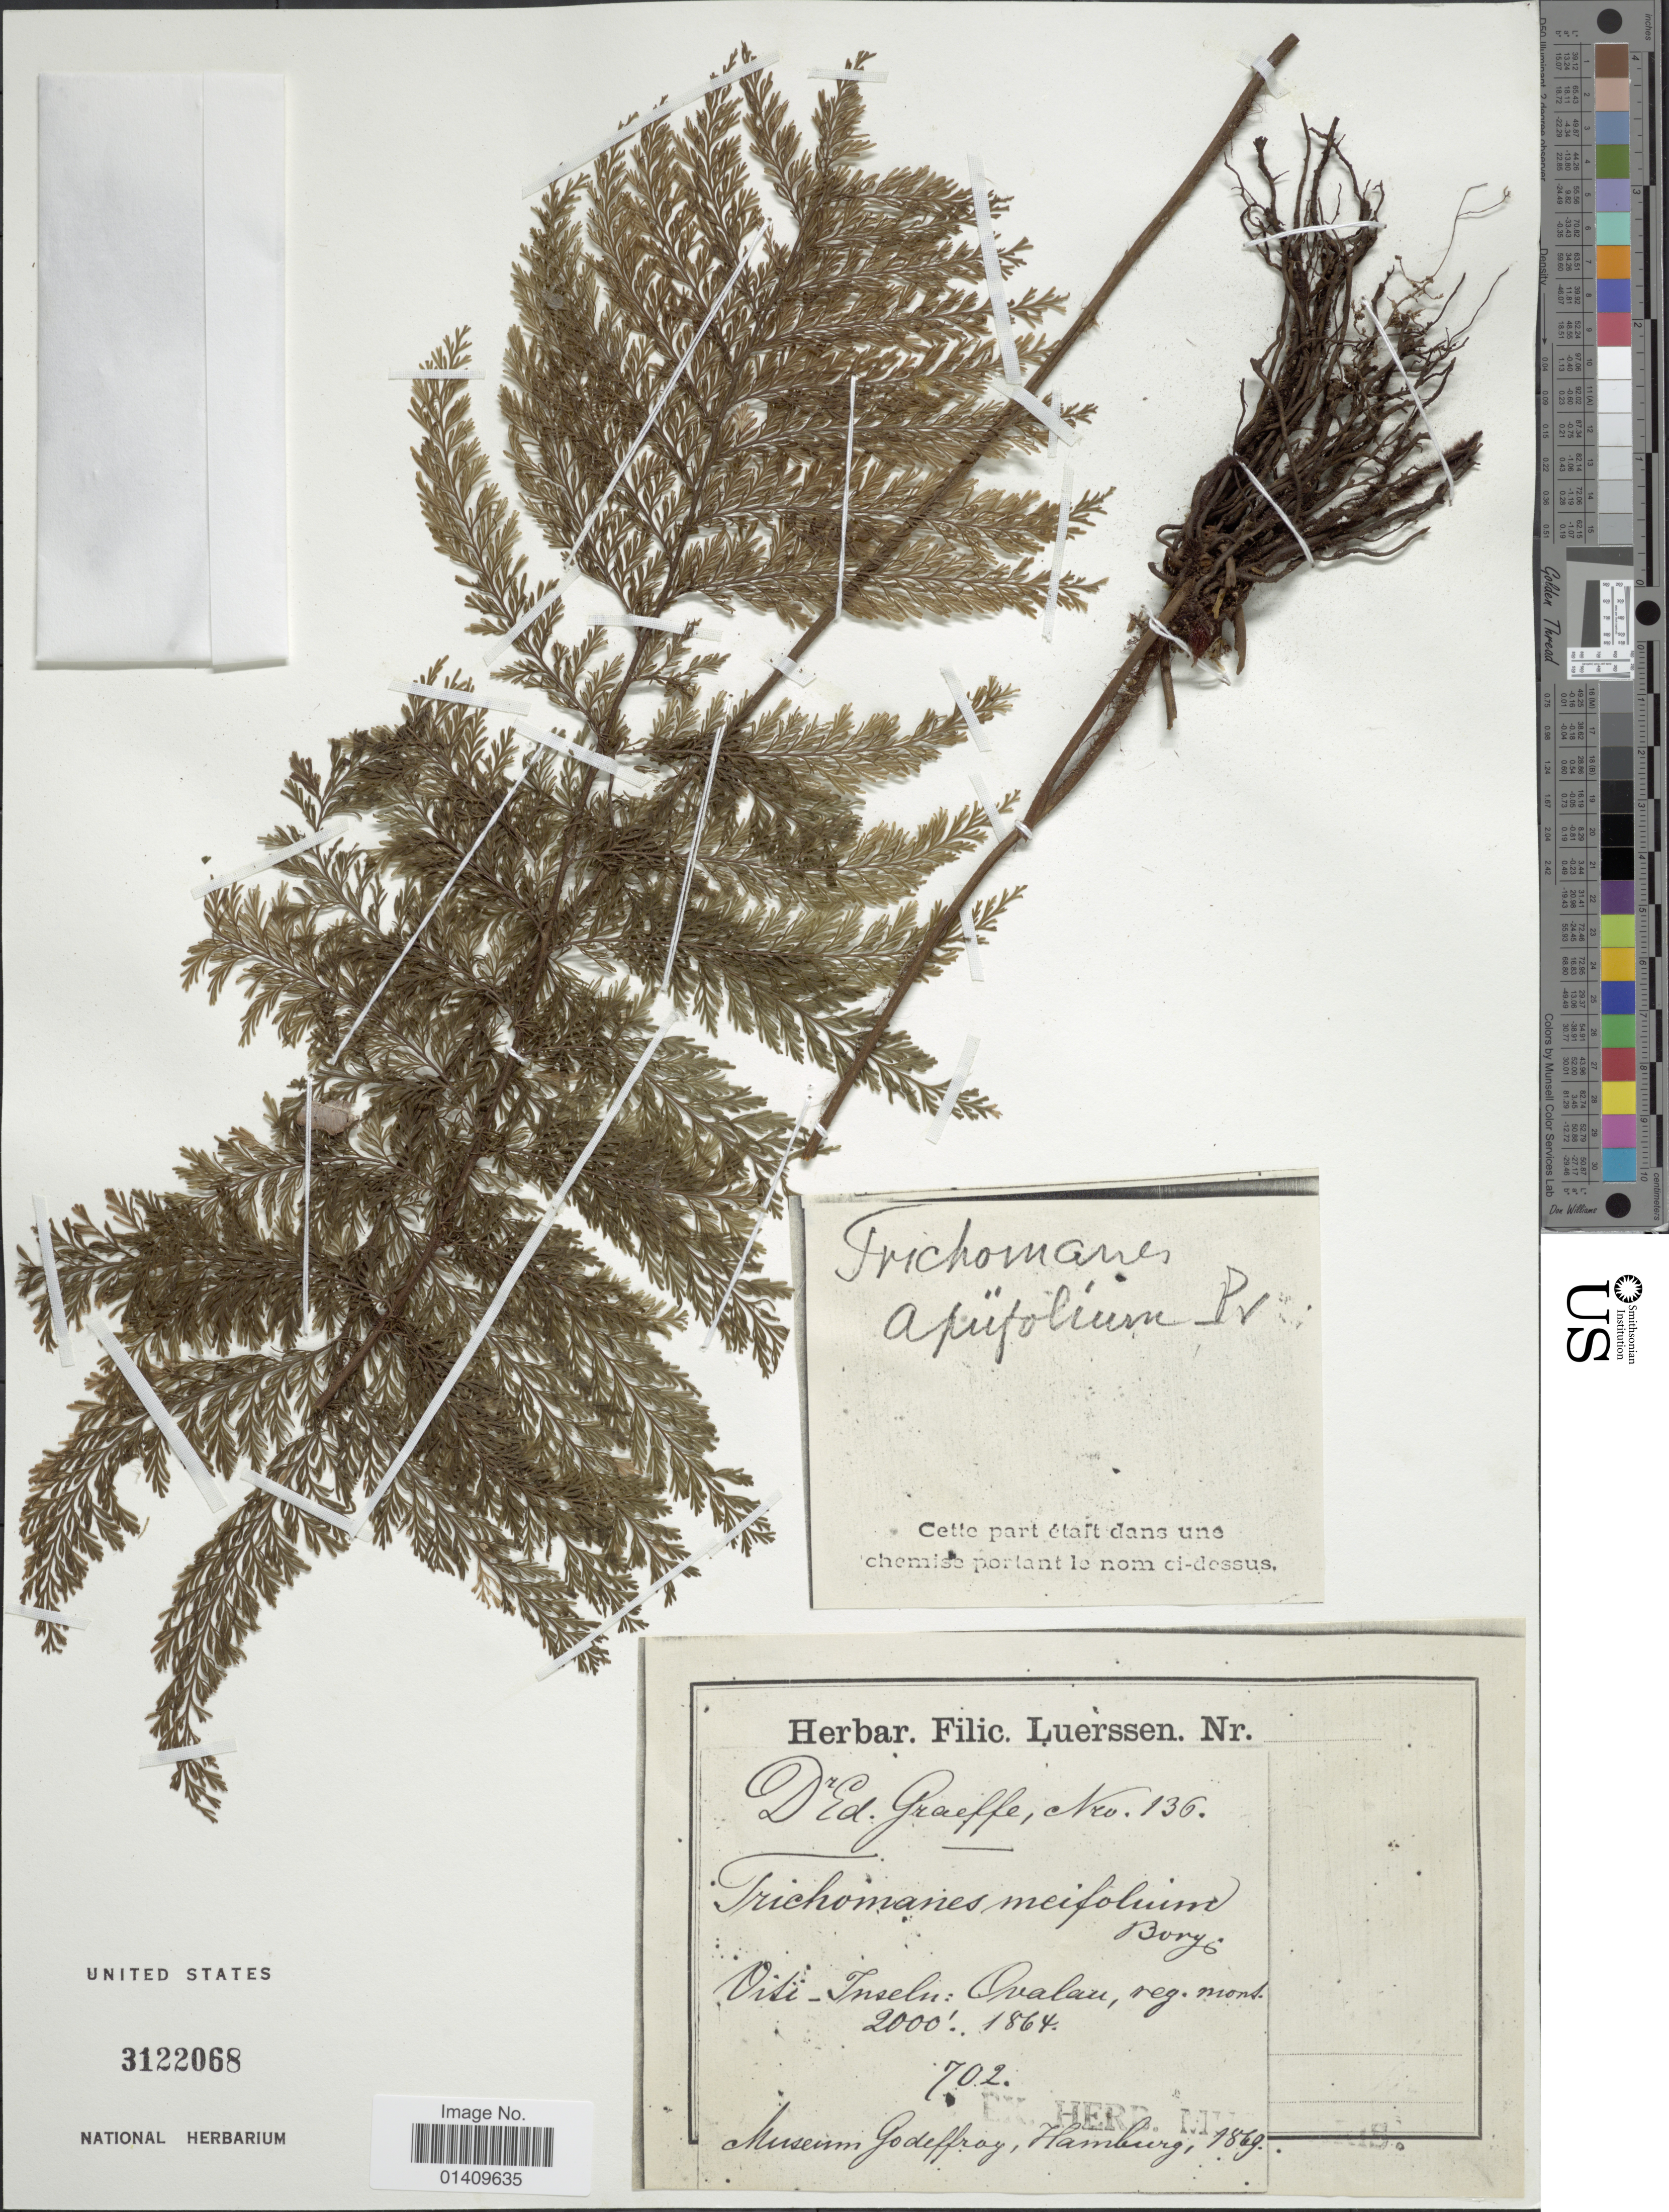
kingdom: Plantae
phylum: Tracheophyta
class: Polypodiopsida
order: Hymenophyllales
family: Hymenophyllaceae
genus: Callistopteris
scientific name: Callistopteris apiifolia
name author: (C. Presl) Copel.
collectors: E. Graeffe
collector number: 136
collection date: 1864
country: Fiji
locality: Viti-Inselu Ovalau reg. mont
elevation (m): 610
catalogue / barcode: US 3122068